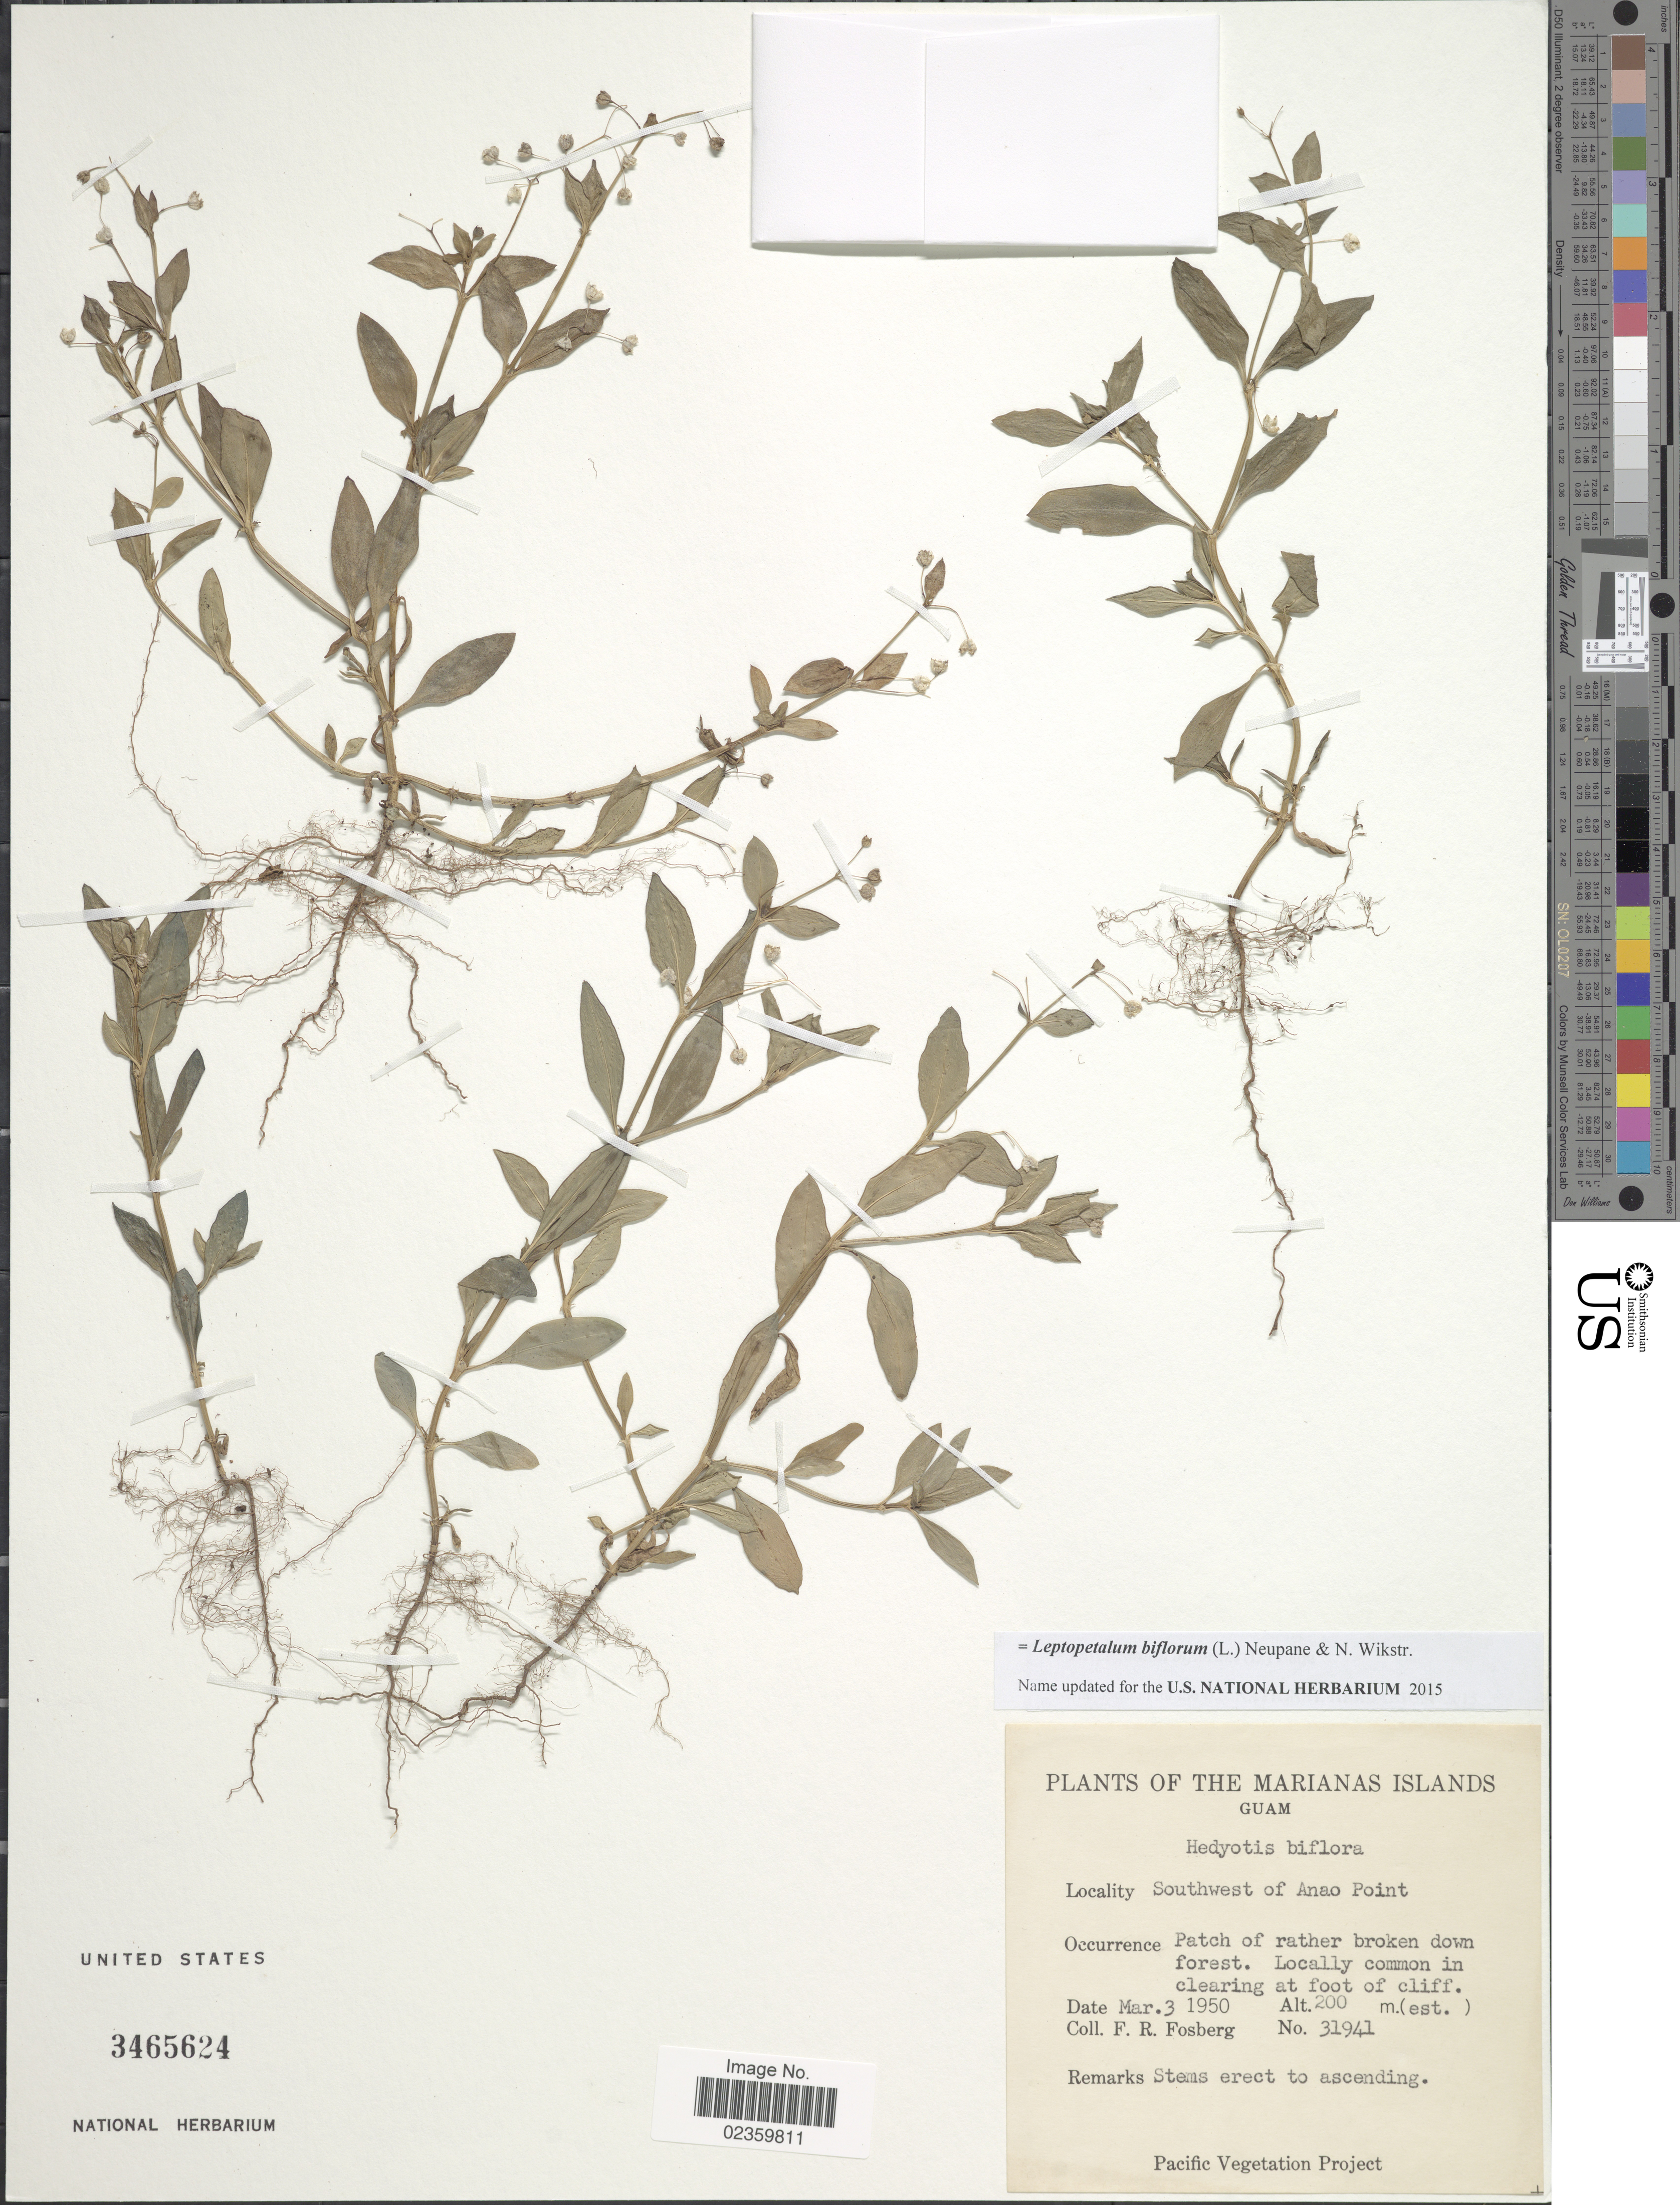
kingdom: Plantae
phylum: Tracheophyta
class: Magnoliopsida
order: Gentianales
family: Rubiaceae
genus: Leptopetalum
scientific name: Leptopetalum biflorum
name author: (L.) Neupane & N. Wikstr.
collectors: F. R. Fosberg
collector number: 31941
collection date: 1950-03-03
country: Guam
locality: The Marianas Islands, Southwest of Anao Point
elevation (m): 200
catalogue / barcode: US 3465624